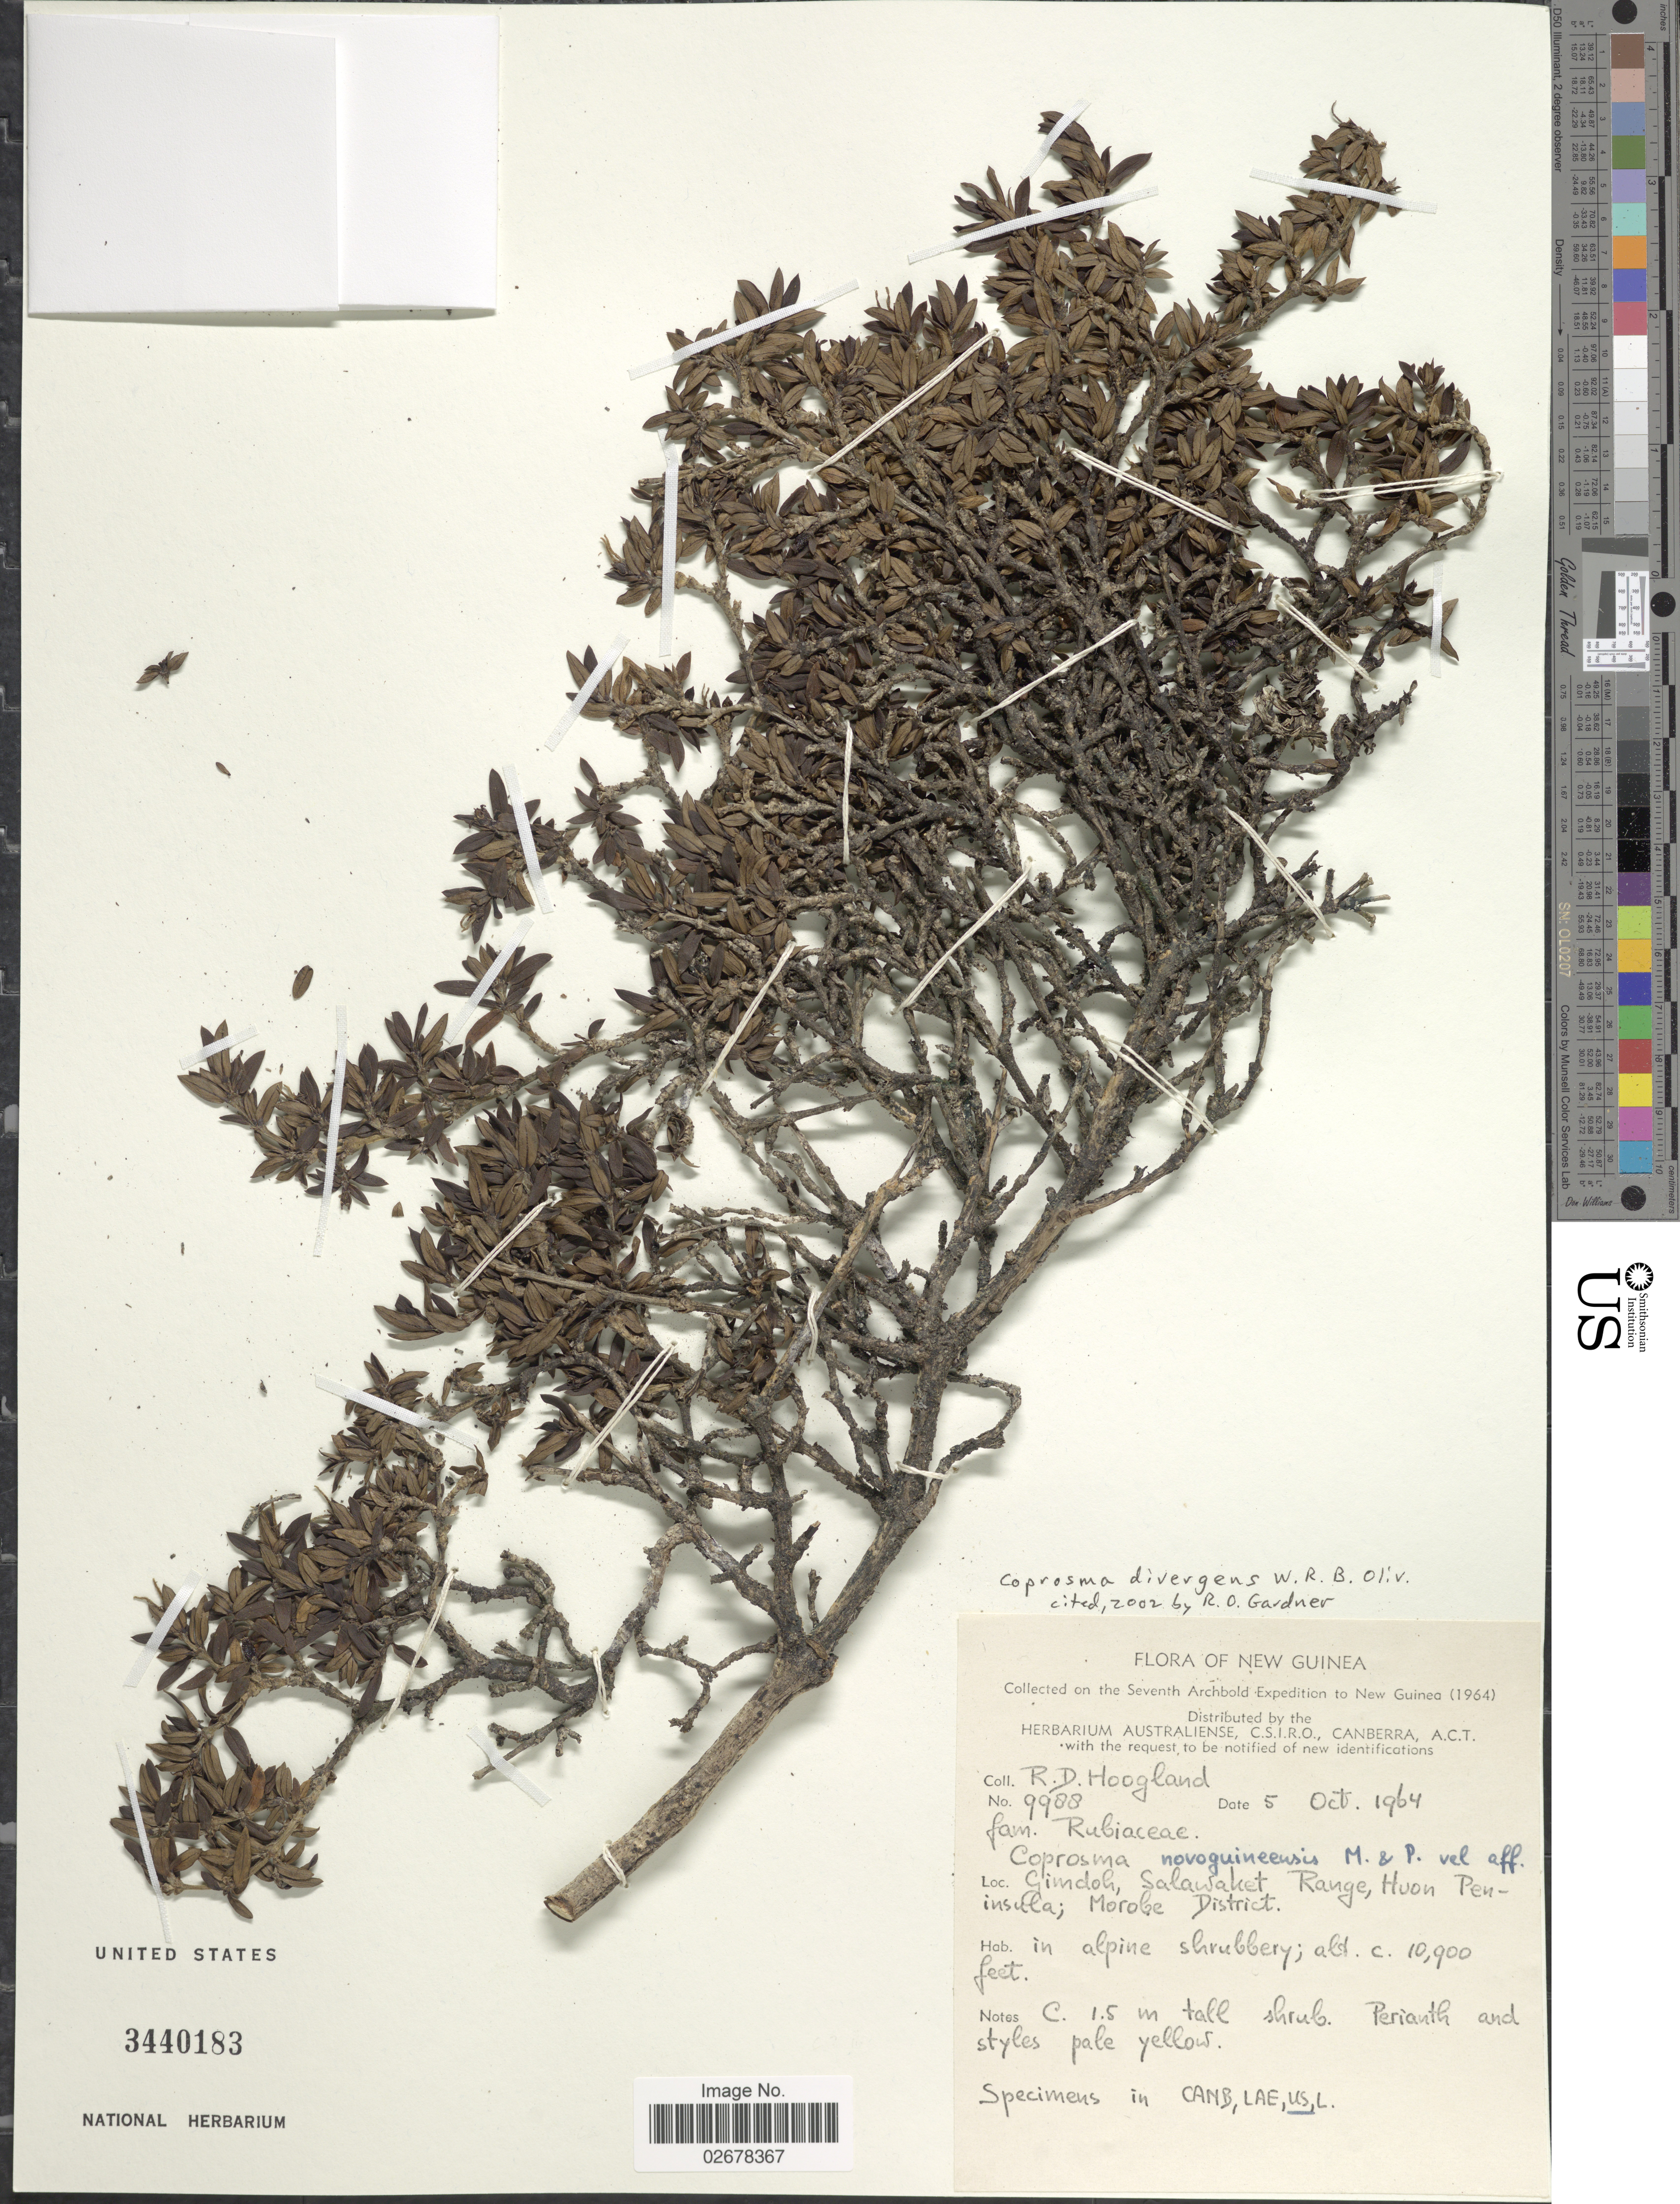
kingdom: Plantae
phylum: Tracheophyta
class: Magnoliopsida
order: Gentianales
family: Rubiaceae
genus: Coprosma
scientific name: Coprosma divergens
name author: W.R.B. Oliv.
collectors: R. D. Hoogland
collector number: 9988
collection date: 1964-10-05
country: Papua New Guinea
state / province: Morobe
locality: New Guinea, Gimdoh, Salawaket Range, Huon Peninsula.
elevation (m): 3322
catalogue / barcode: US 3440183